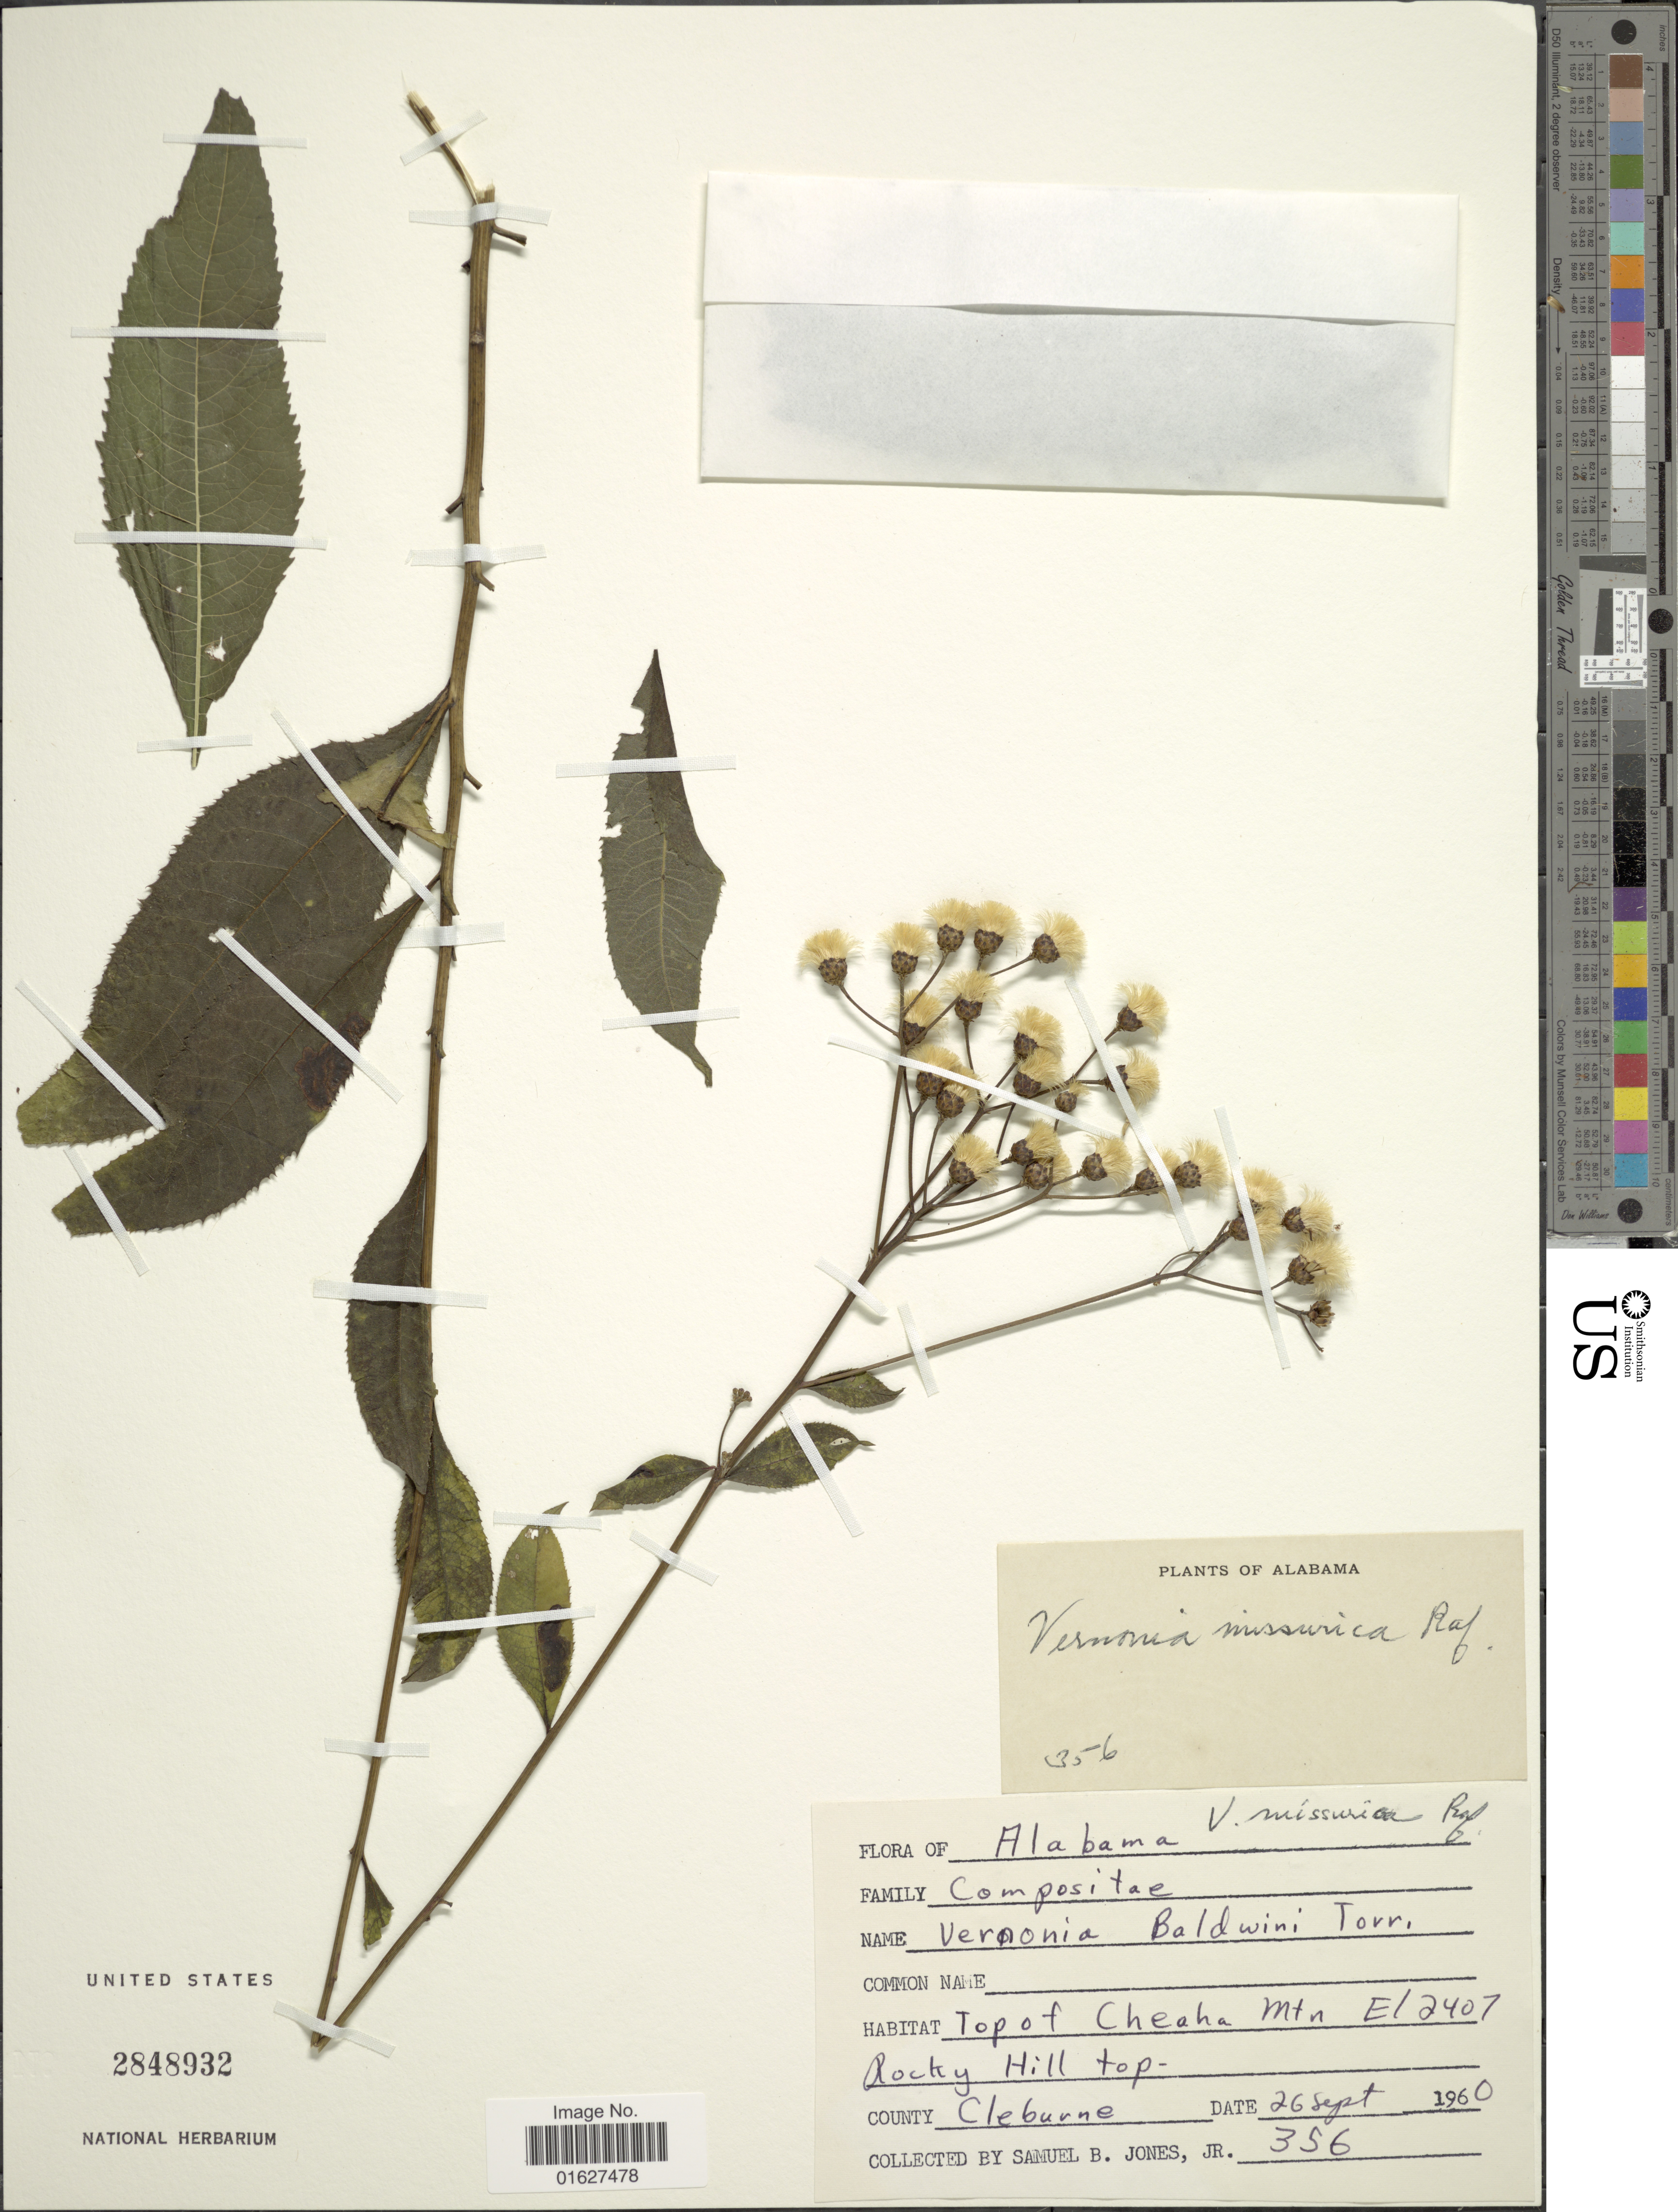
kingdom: Plantae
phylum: Tracheophyta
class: Magnoliopsida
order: Asterales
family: Asteraceae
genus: Vernonia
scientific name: Vernonia missurica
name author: Raf.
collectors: S. B. Jones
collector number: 356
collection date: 1960-09-26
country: United States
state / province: Alabama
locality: Alabama. Top of Cheaha Mtn. Rocky Hill top. COunty Cleburne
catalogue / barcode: US 2848932